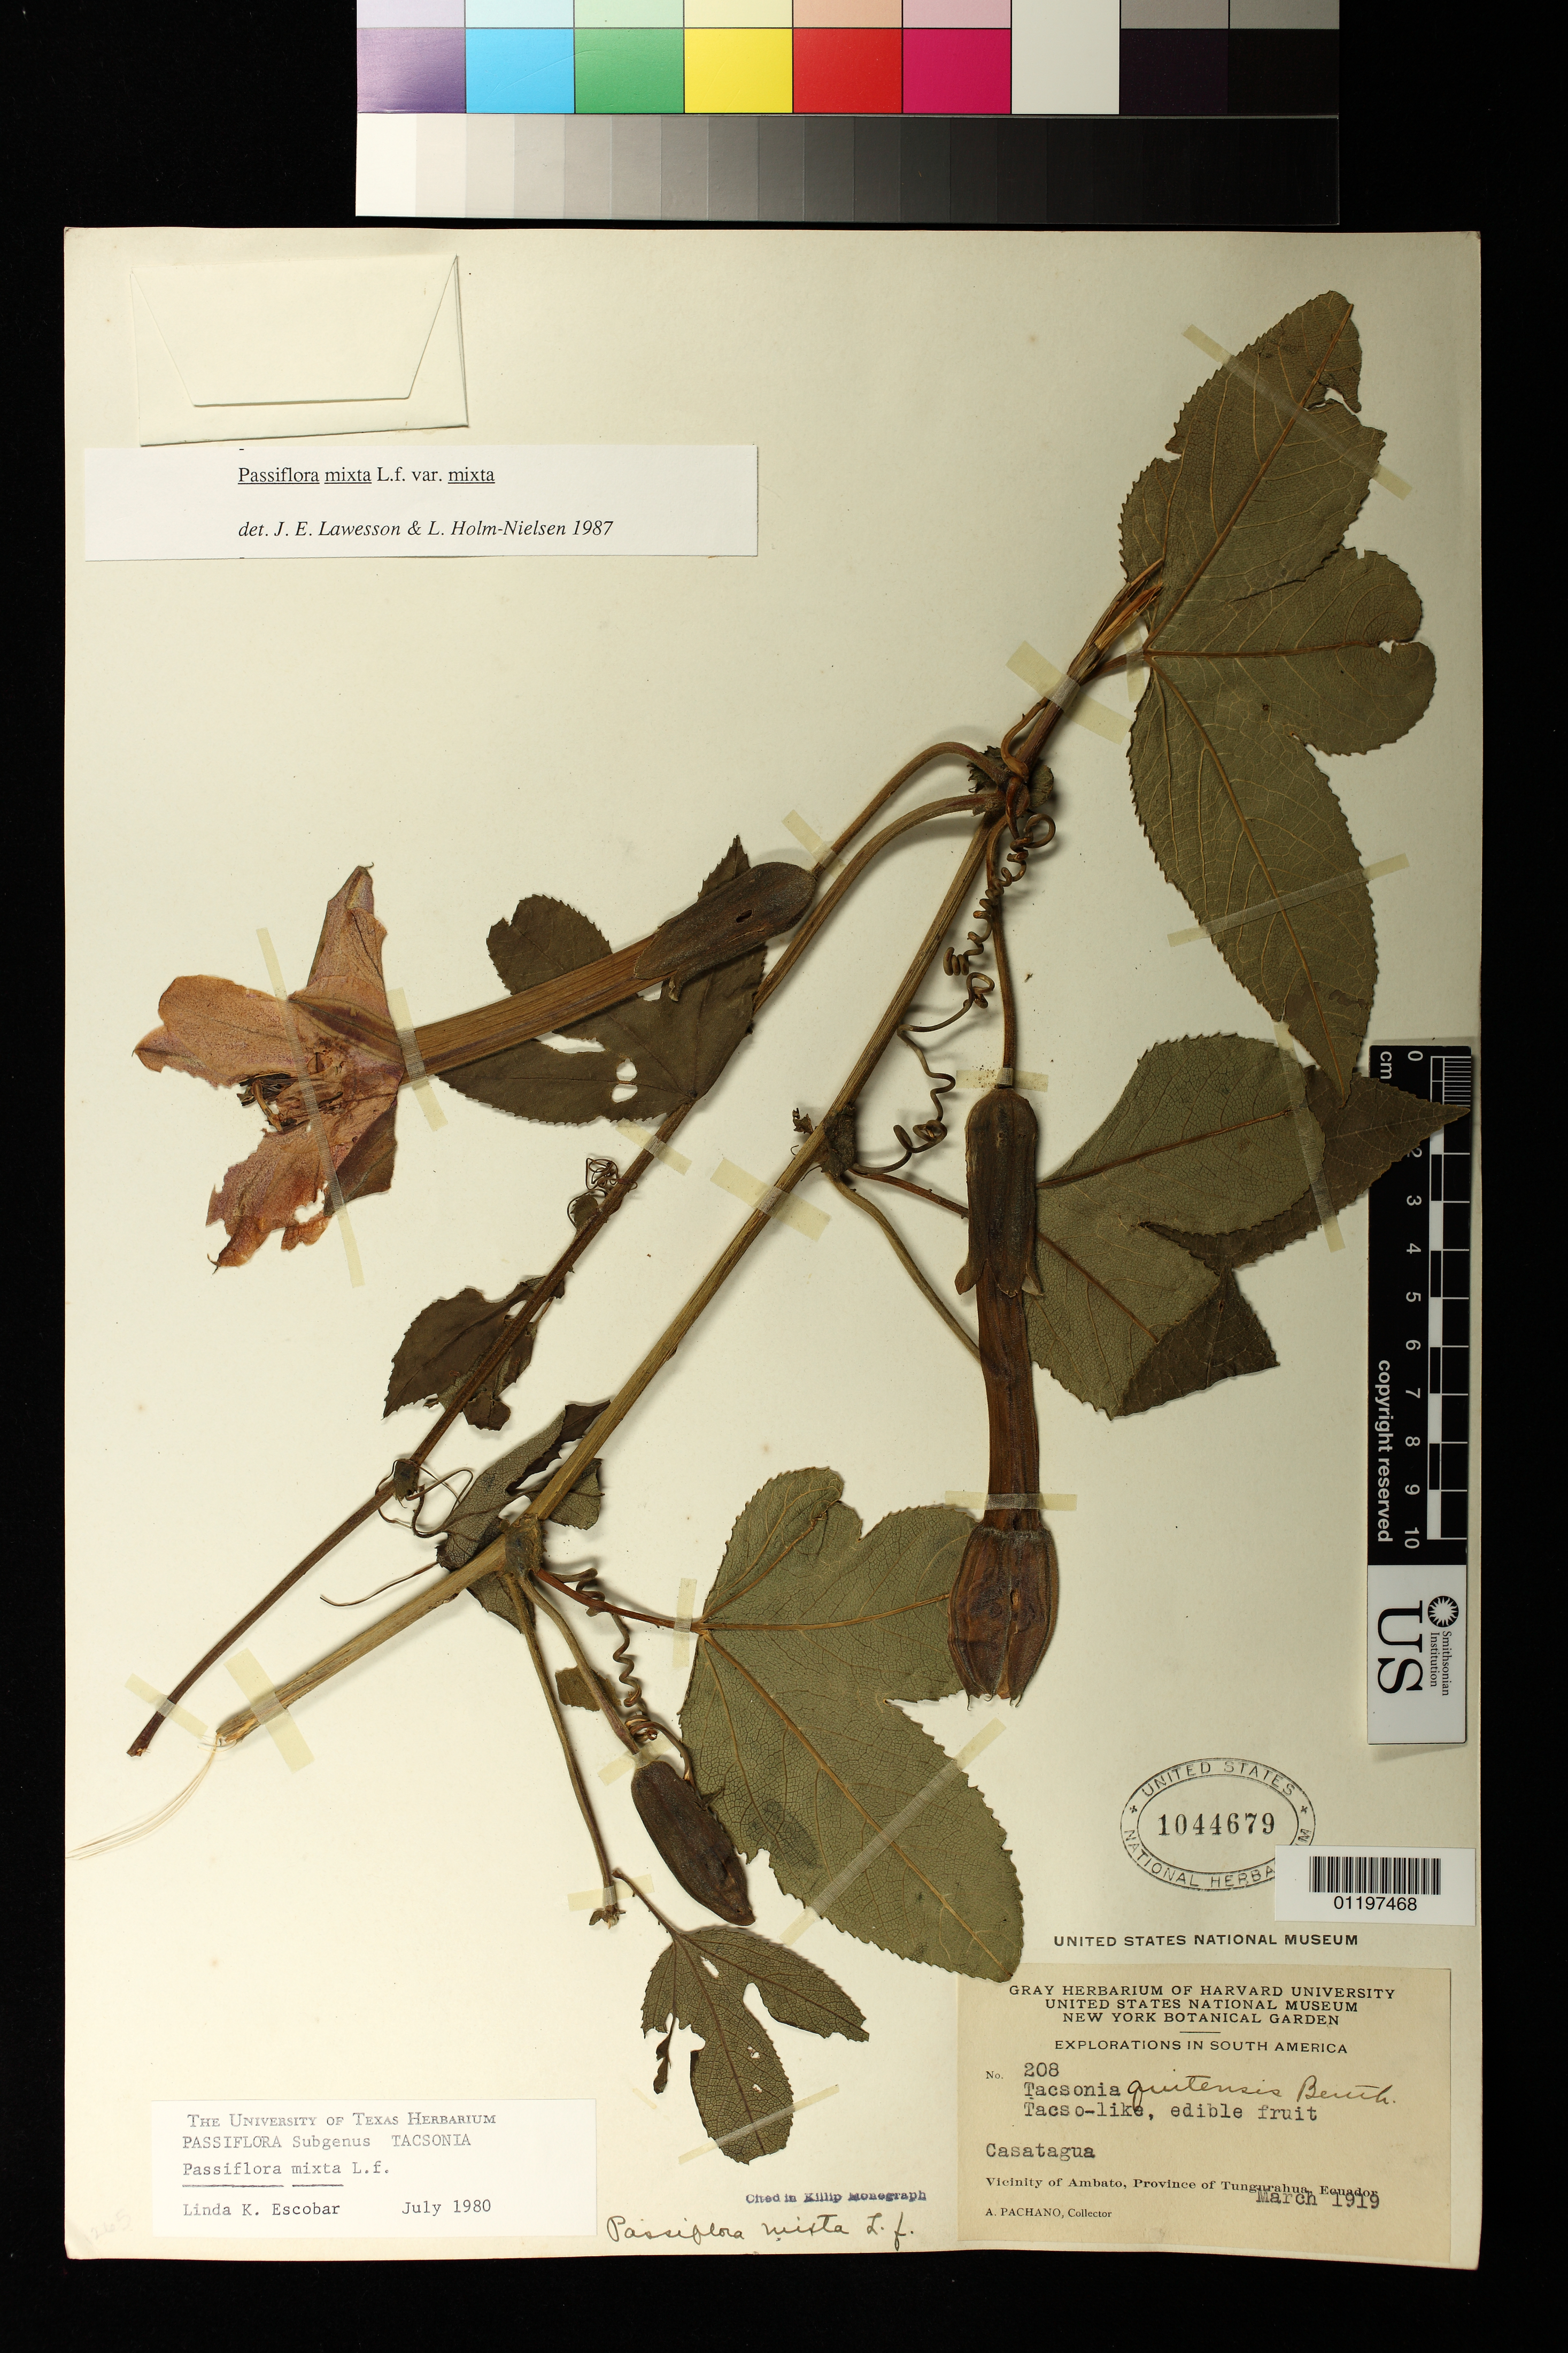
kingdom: Plantae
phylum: Tracheophyta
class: Magnoliopsida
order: Malpighiales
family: Passifloraceae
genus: Passiflora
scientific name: Passiflora mixta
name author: L. f.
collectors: A. Pachano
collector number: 208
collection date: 1919-03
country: Ecuador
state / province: Tungurahua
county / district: Ambato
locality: Vicinity of Ambato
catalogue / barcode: US 1044679